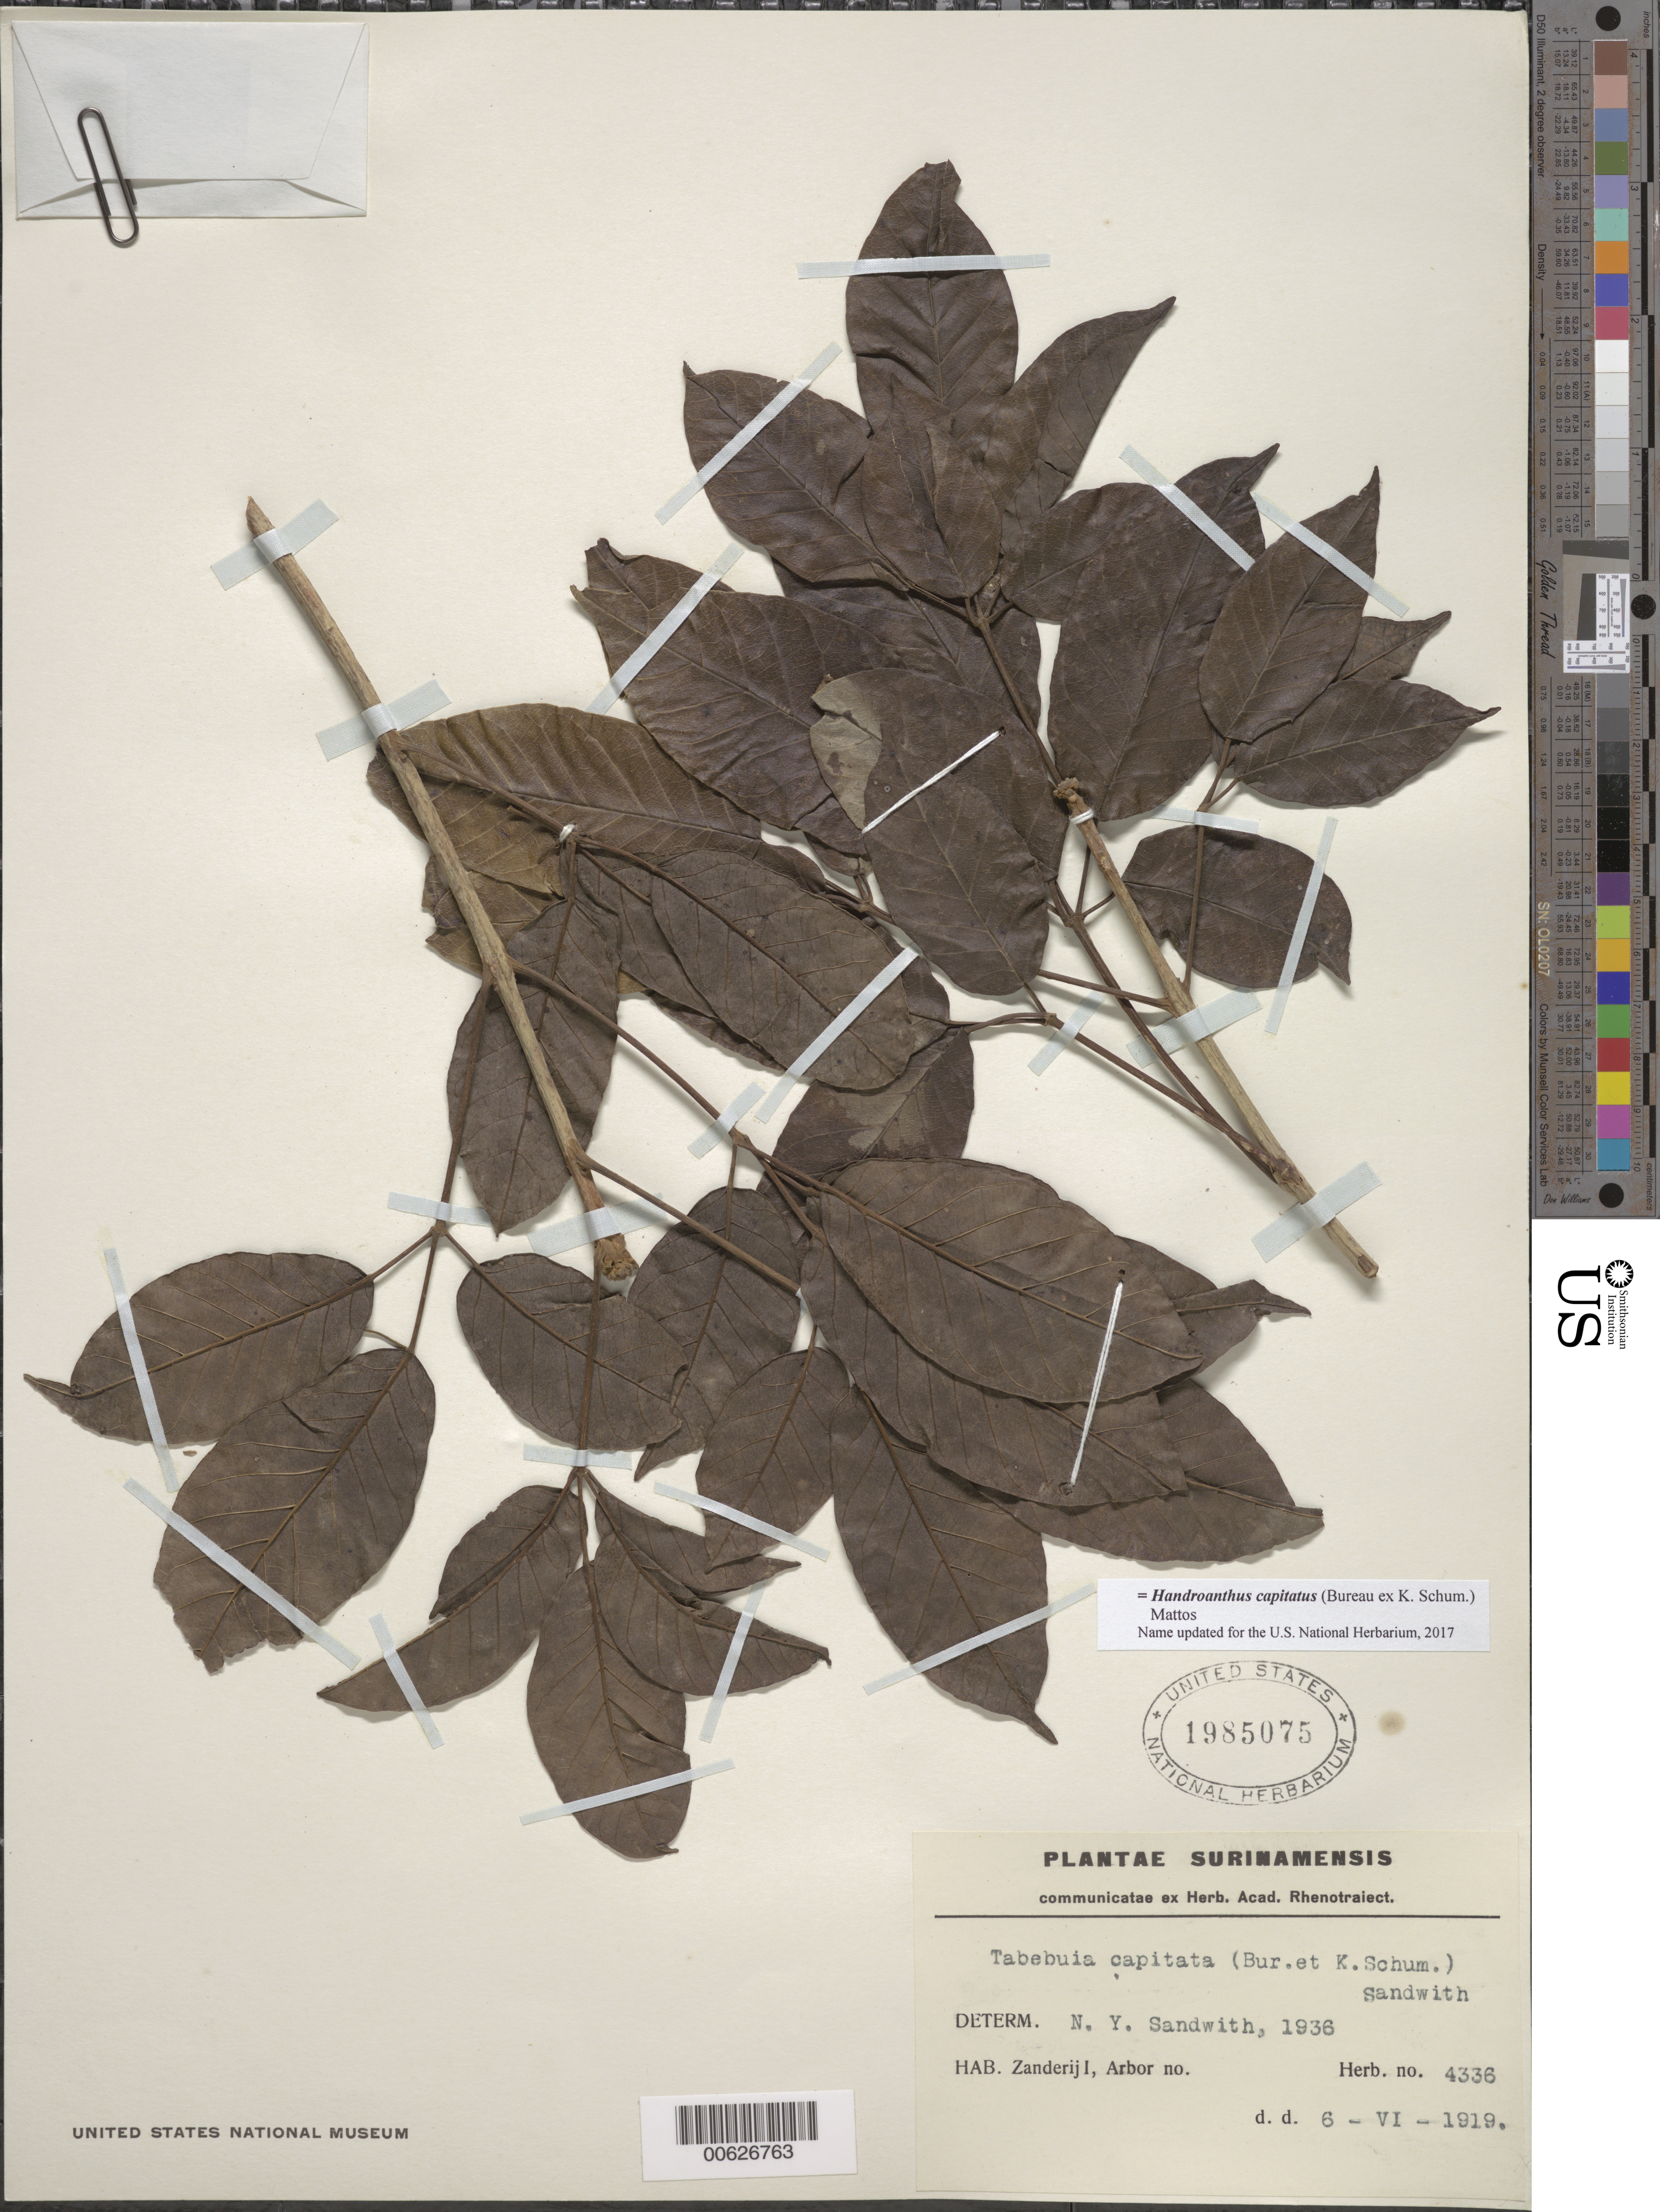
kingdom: Plantae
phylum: Tracheophyta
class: Magnoliopsida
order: Lamiales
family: Bignoniaceae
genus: Handroanthus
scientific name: Handroanthus capitatus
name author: (Bureau ex K. Schum.) Mattos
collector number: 4336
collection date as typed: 6-Jun-19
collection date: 1919-06-06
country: Suriname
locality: Zanderij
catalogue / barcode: US 1985075